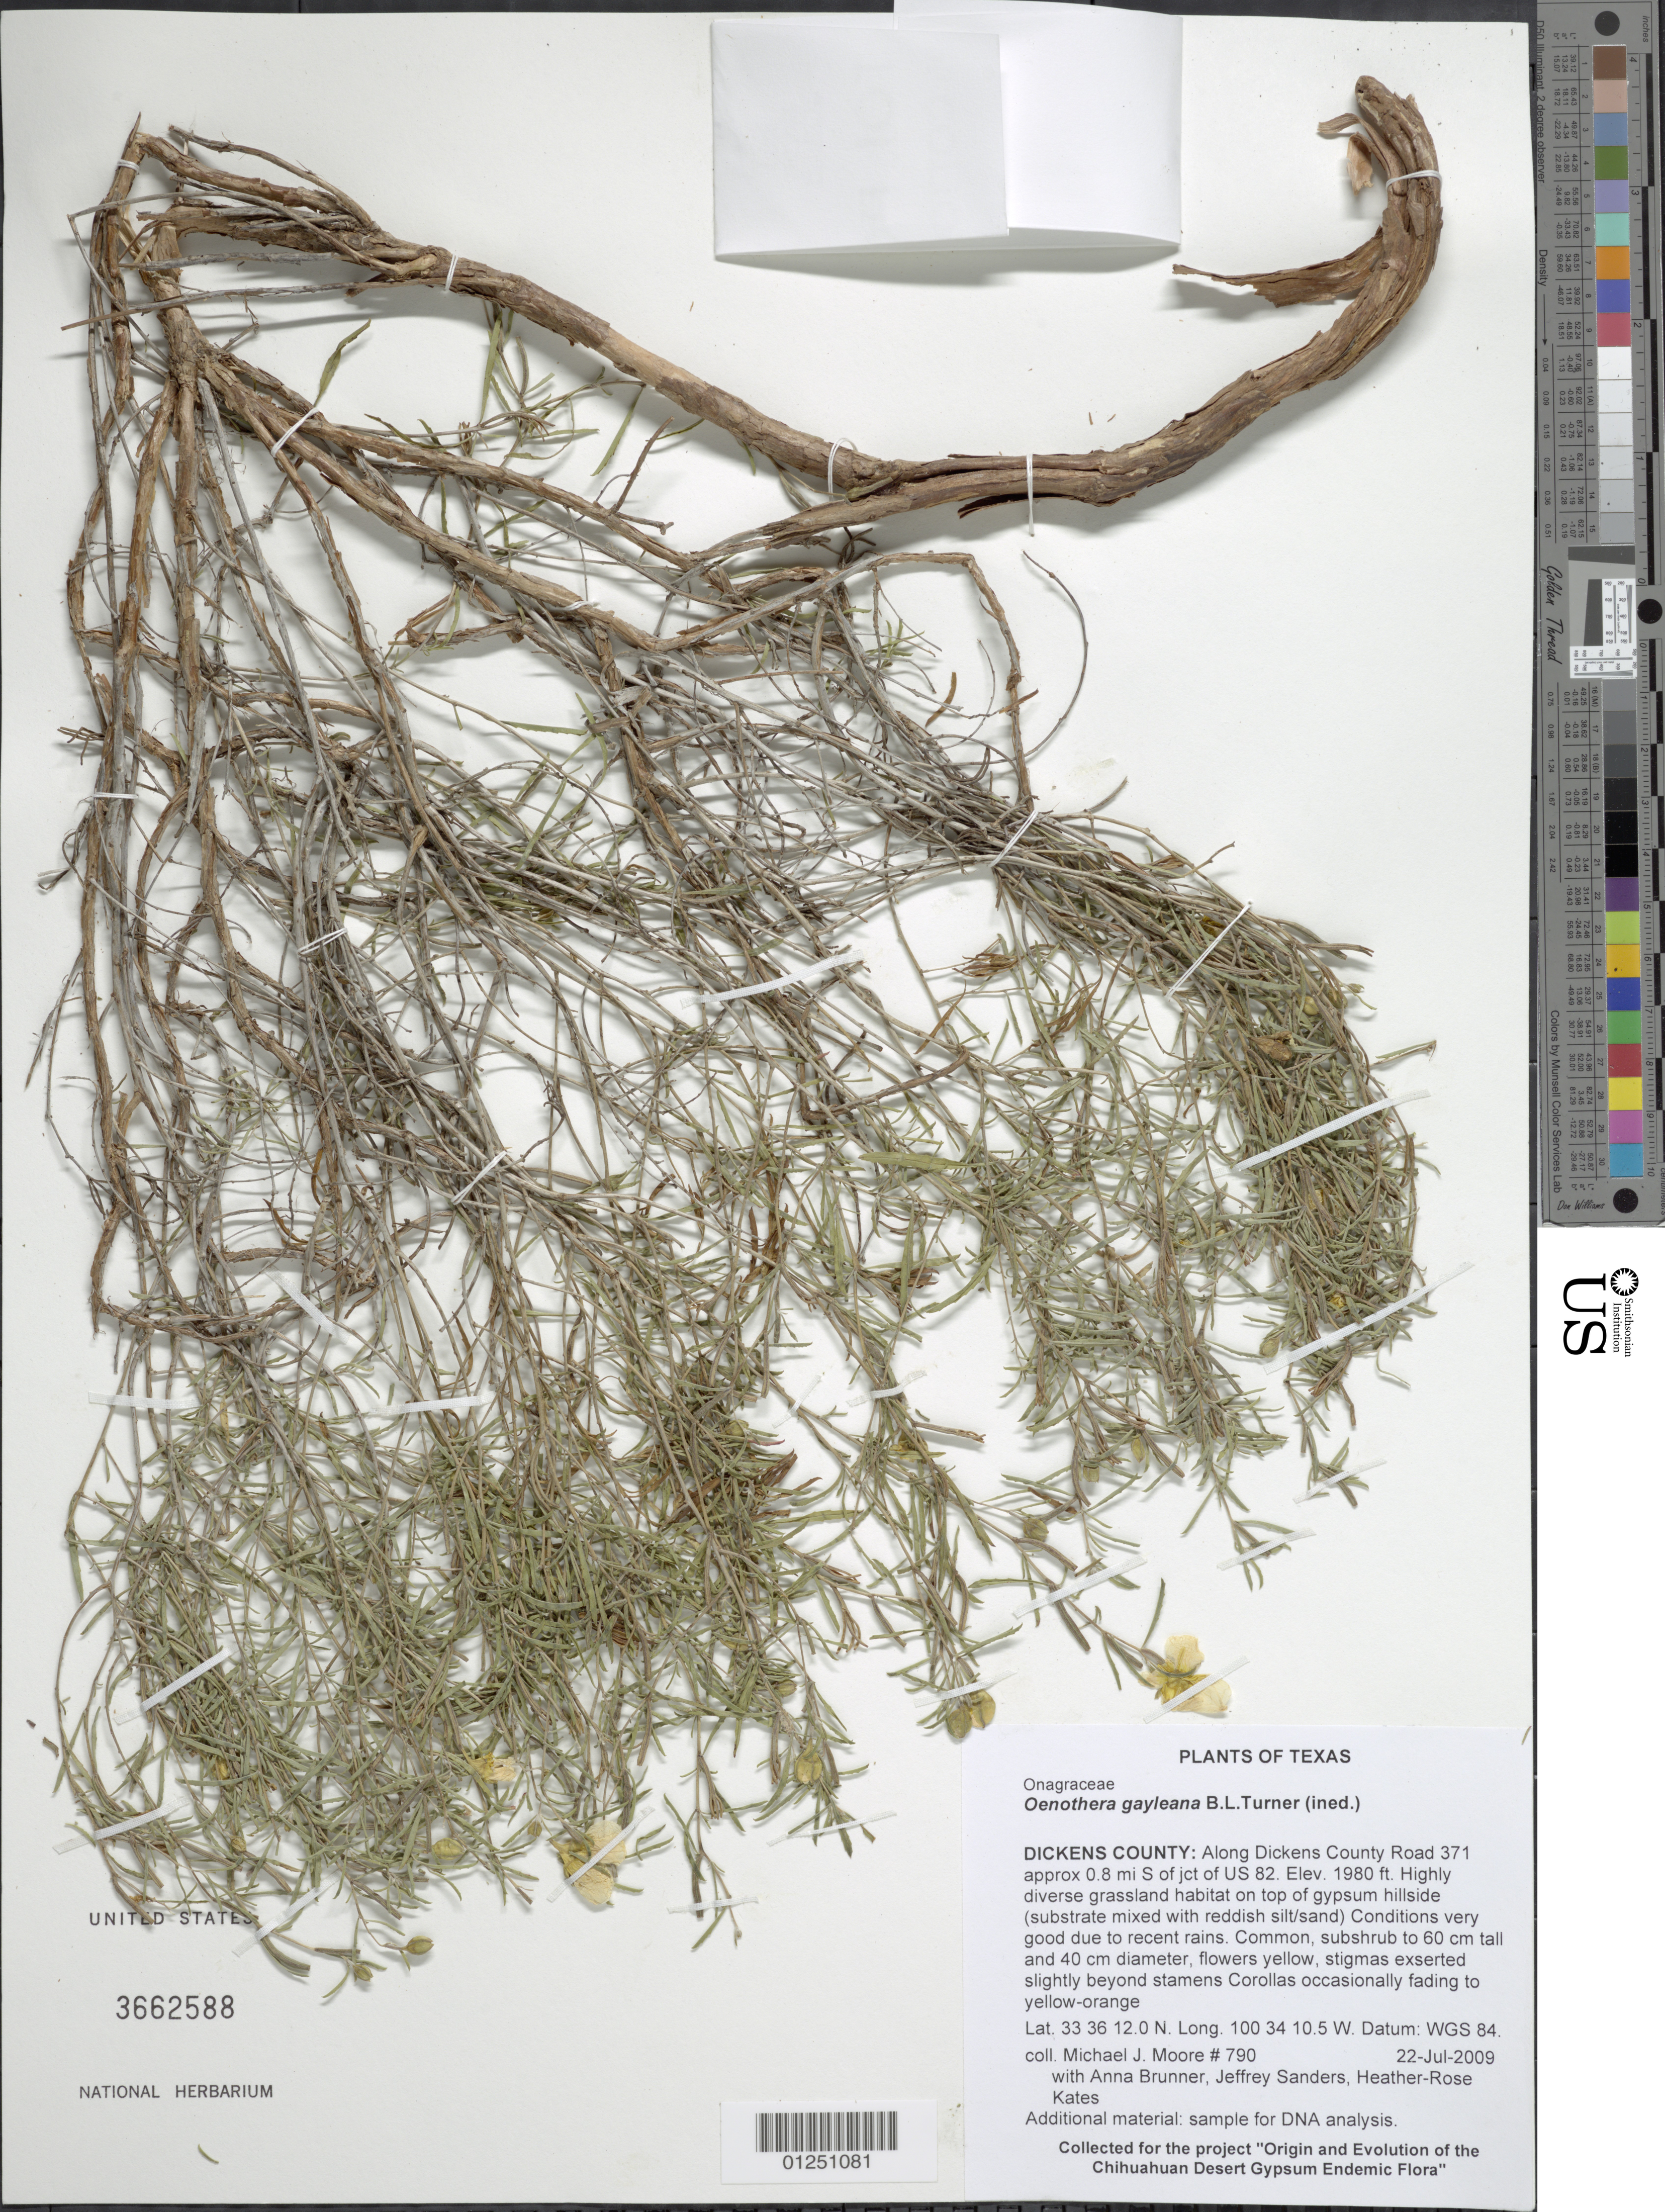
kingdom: Plantae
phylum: Tracheophyta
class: Magnoliopsida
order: Myrtales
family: Onagraceae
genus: Oenothera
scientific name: Oenothera serrulata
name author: Nutt.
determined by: Wagner, W. L., (BOT), Smithsonian Institution - National Museum of Natural History (UNITED STATES)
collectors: M. J. Moore, A. Brunner, J. Sanders & H.-R. Kates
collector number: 790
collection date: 2005-07-21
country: United States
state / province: Texas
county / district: Dickens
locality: Along Dickens County Road 371 approx 0.8 mi S of jct of US 82.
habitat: Highly diverse grassland habitat on top of gypsum hillside (substrate mixed with reddish silt/sand). Conditions very good due to recent rains.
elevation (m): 604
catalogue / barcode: US 3662589